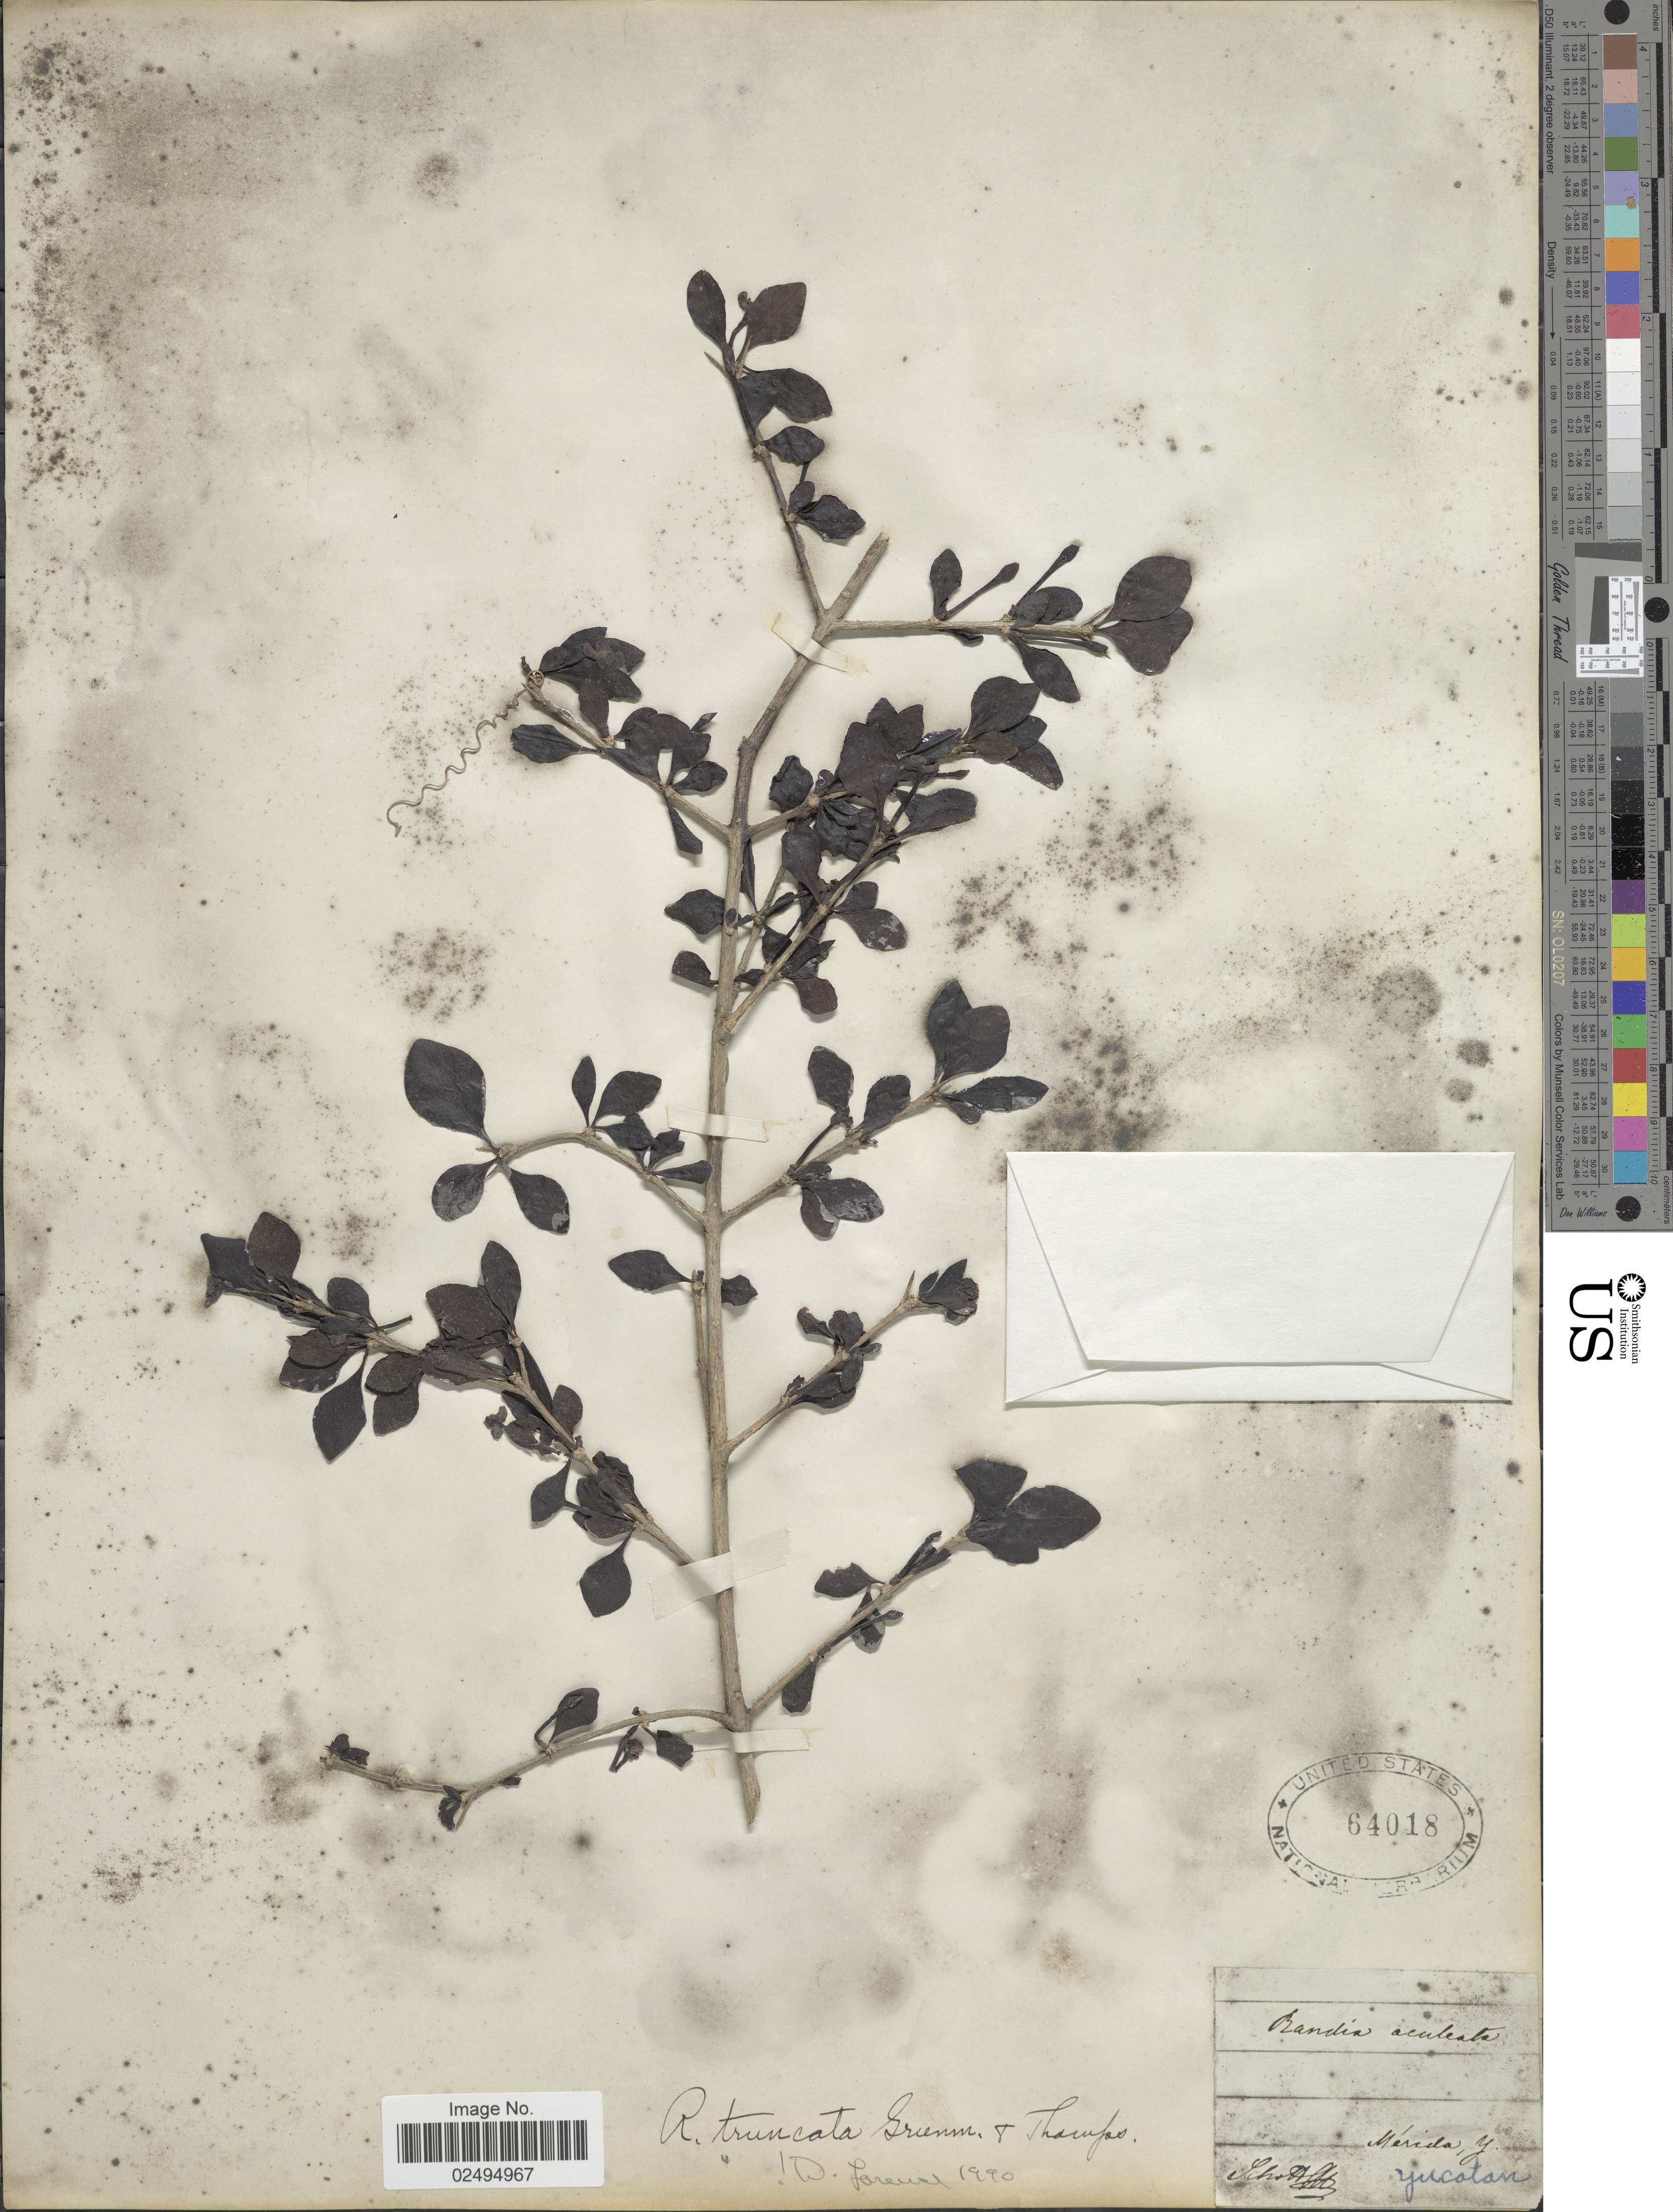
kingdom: Plantae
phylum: Tracheophyta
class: Magnoliopsida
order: Gentianales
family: Rubiaceae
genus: Randia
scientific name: Randia truncata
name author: Greenm. & C.H. Thomps.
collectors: Schott, --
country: Mexico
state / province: Yucatán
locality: Merida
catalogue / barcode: US 64018